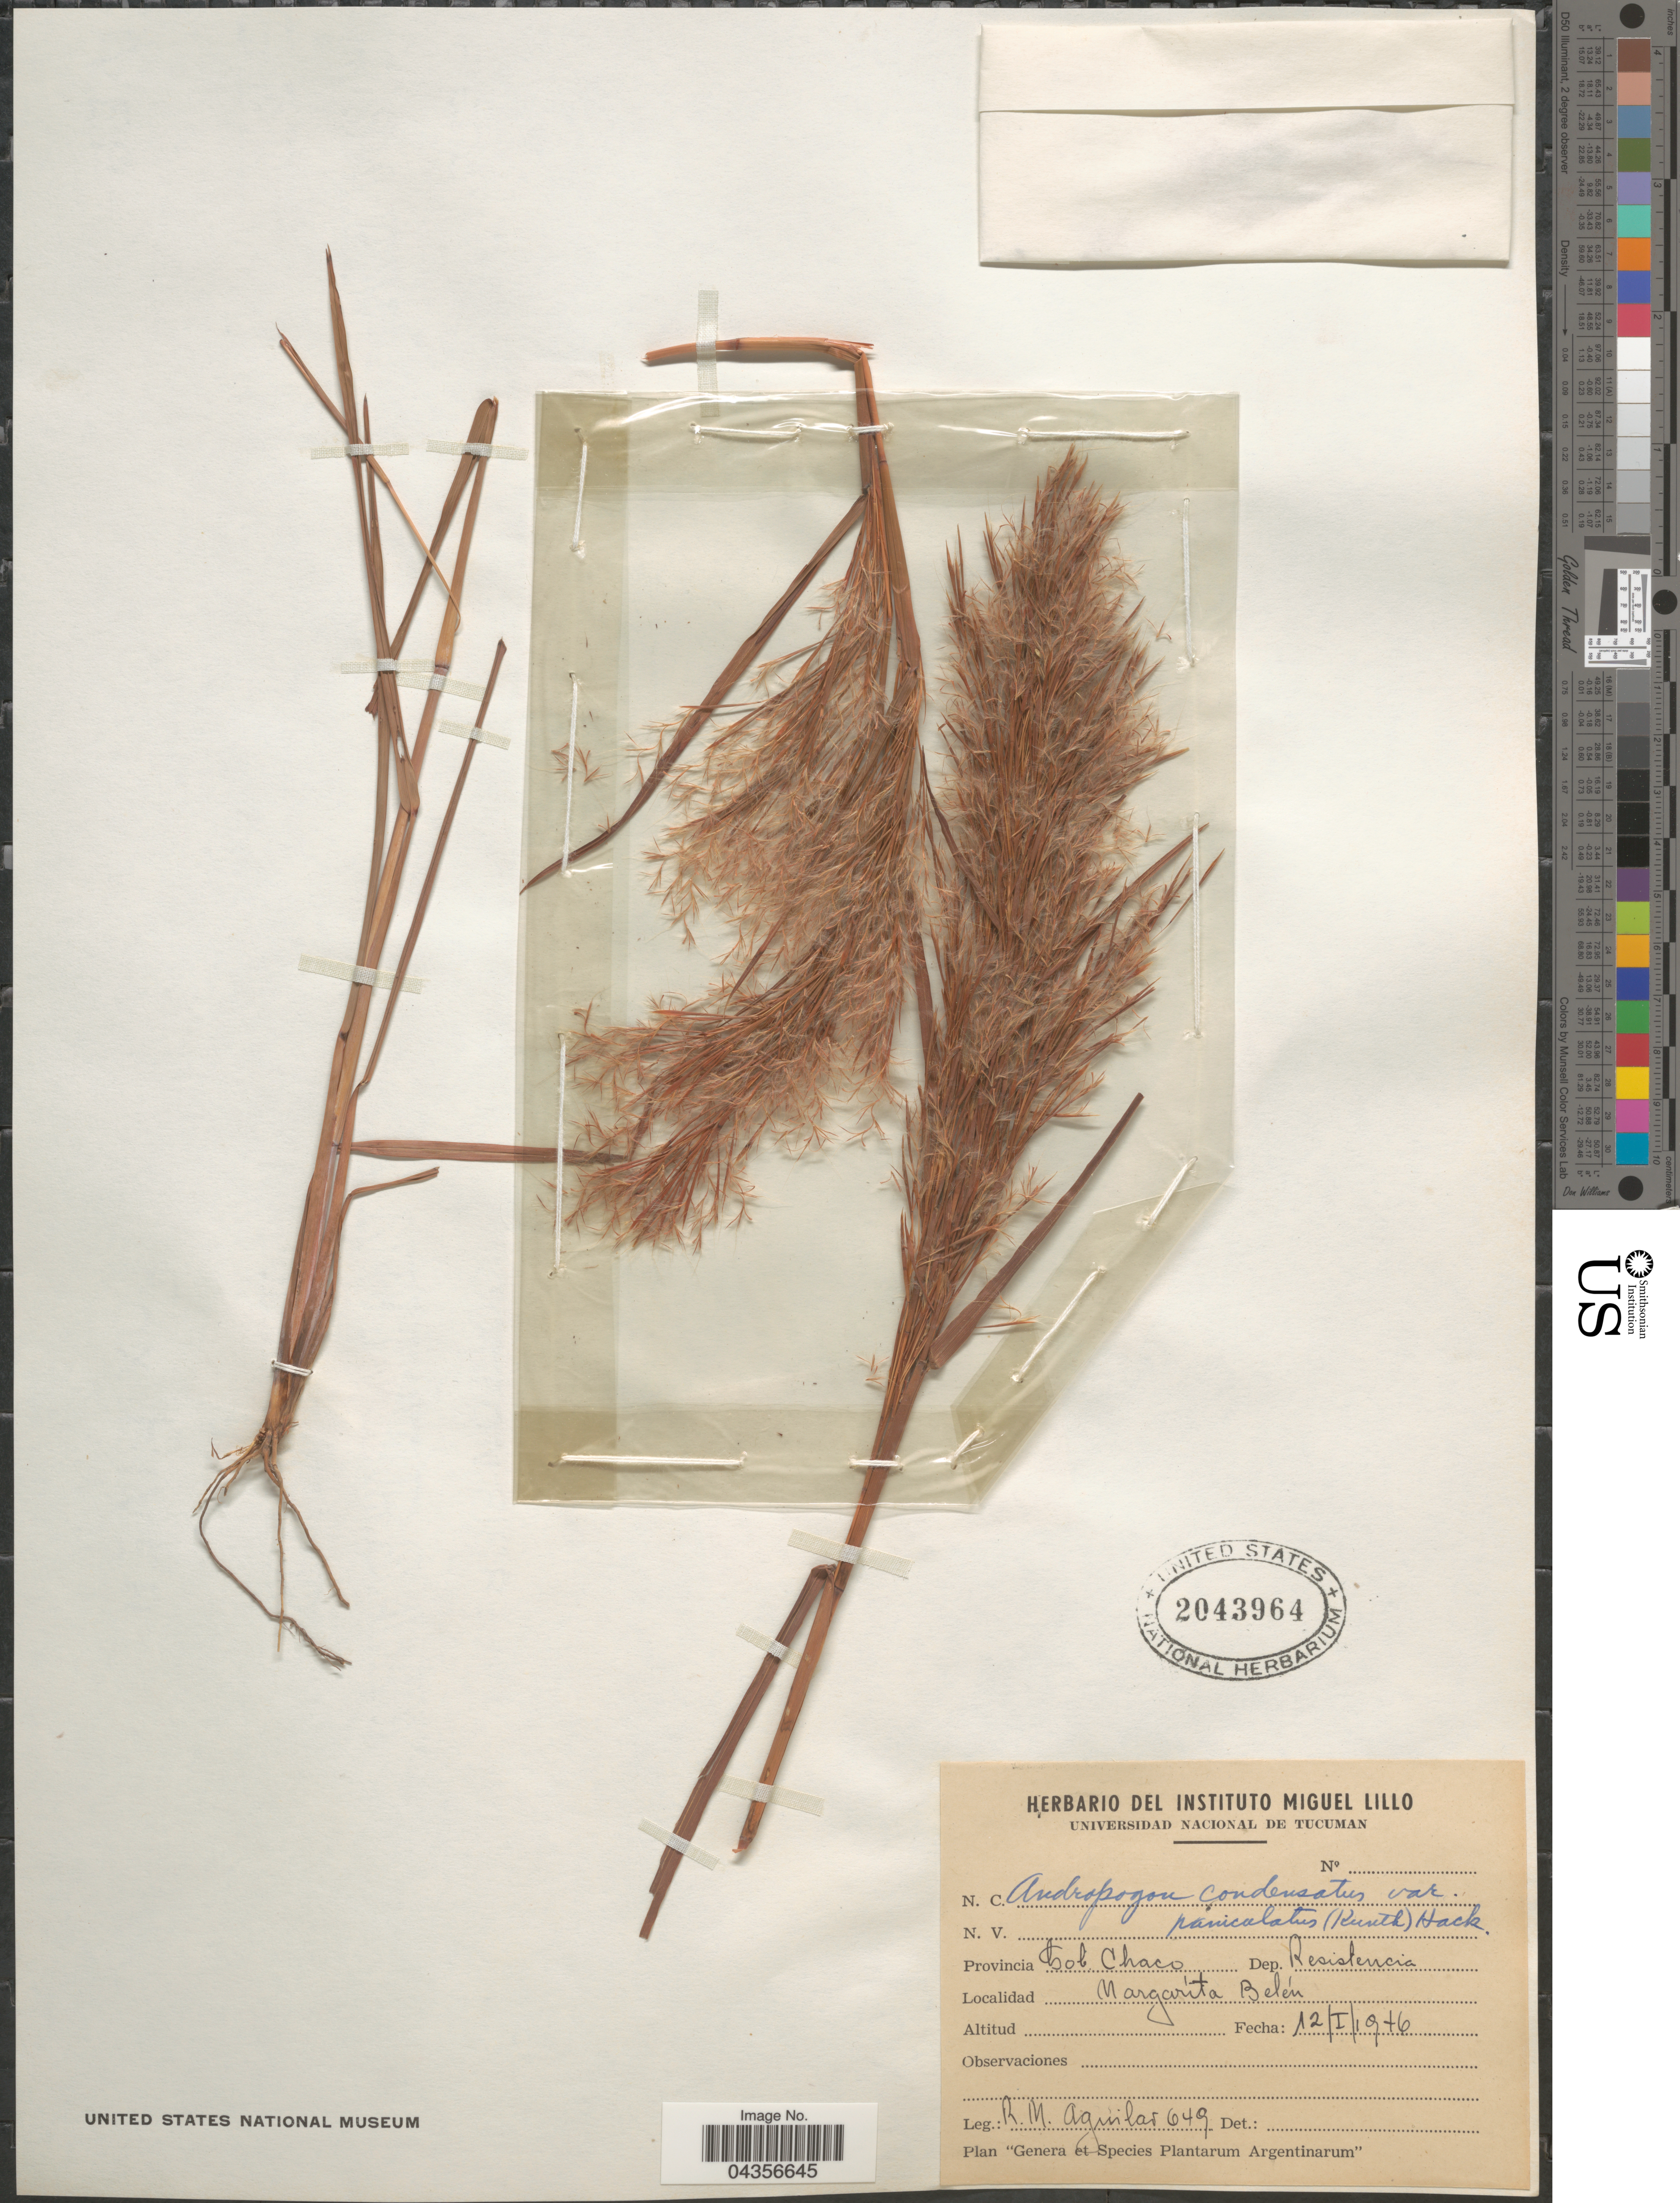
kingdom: Plantae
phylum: Tracheophyta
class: Liliopsida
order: Poales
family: Poaceae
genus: Schizachyrium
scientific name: Schizachyrium microstachyum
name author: (Desv. ex Ham.) Roseng. et al.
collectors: R. Aguilar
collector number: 649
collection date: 1946-01-12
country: Argentina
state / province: Chaco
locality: Gob Chaco. Dep. Resistencia. Margarita Belén.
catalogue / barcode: US 2043964